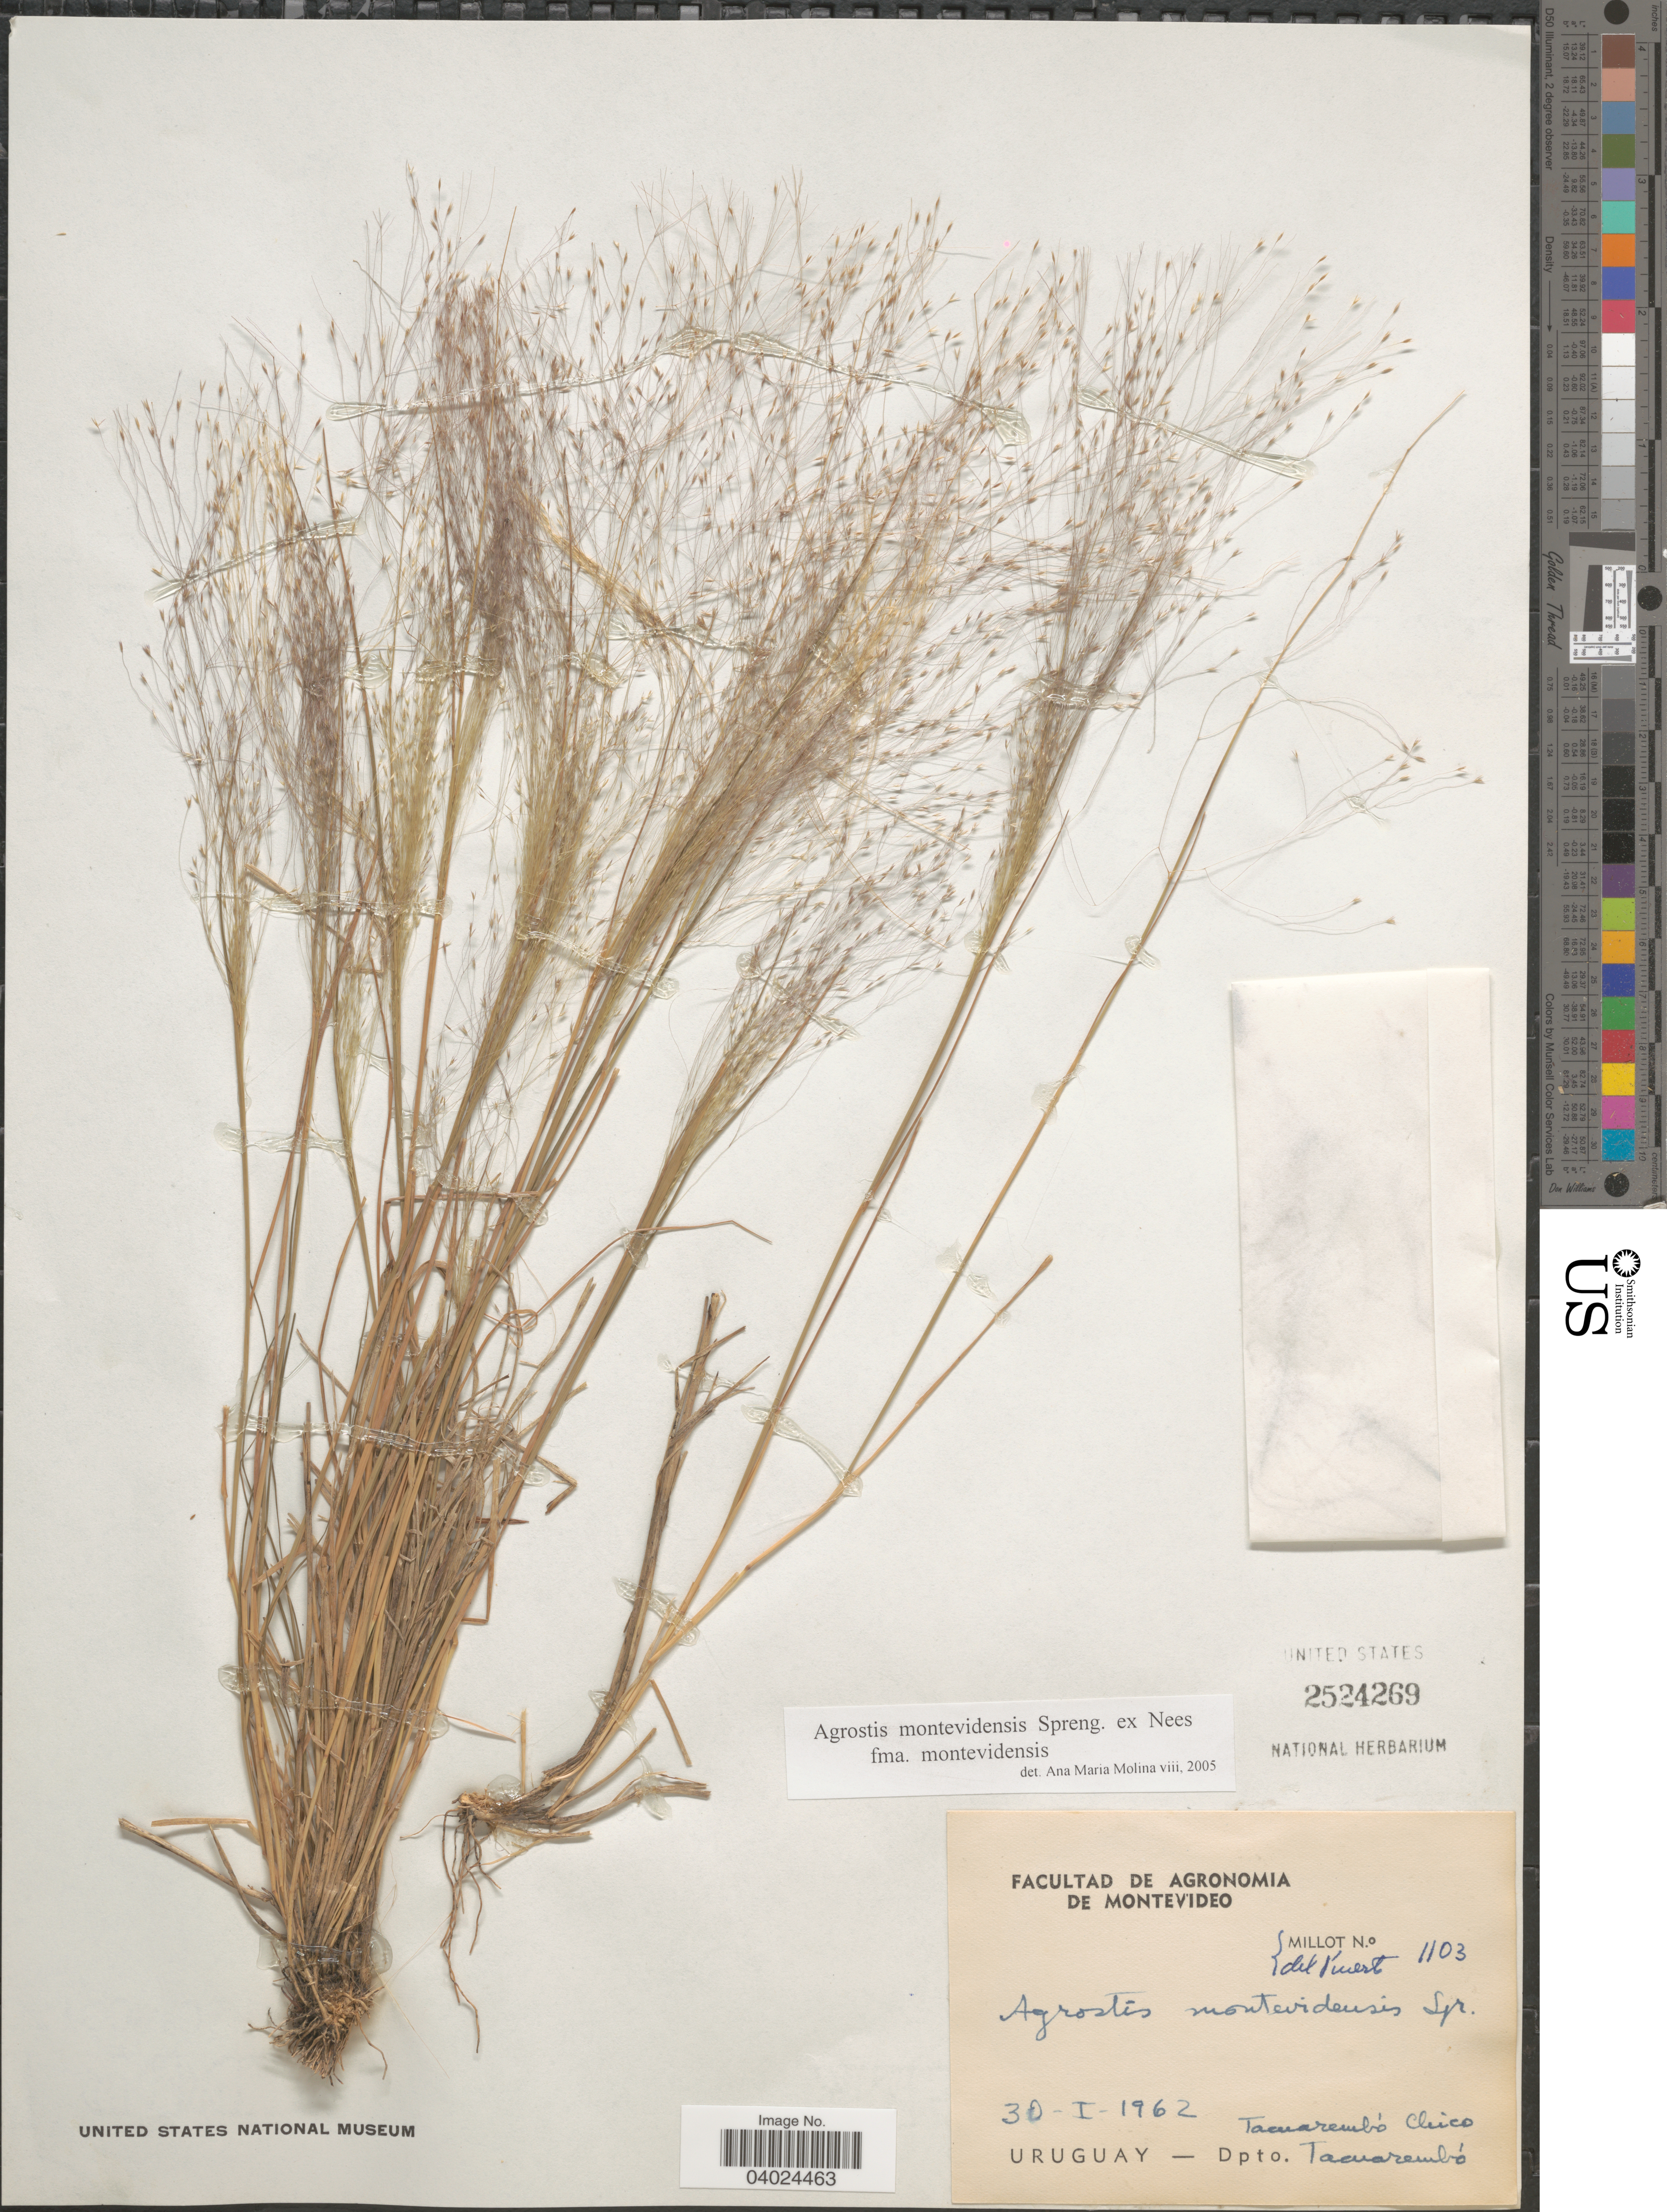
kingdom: Plantae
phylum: Tracheophyta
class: Liliopsida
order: Poales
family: Poaceae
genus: Agrostis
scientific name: Agrostis montevidensis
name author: A. Spreng. ex Nees in Mart.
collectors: -. Millot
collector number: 1103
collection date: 1962-01-30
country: Uruguay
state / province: Tacuarembó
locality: Tacuarembó Chico. Dpto. Tacuarembó.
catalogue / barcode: US 2524269